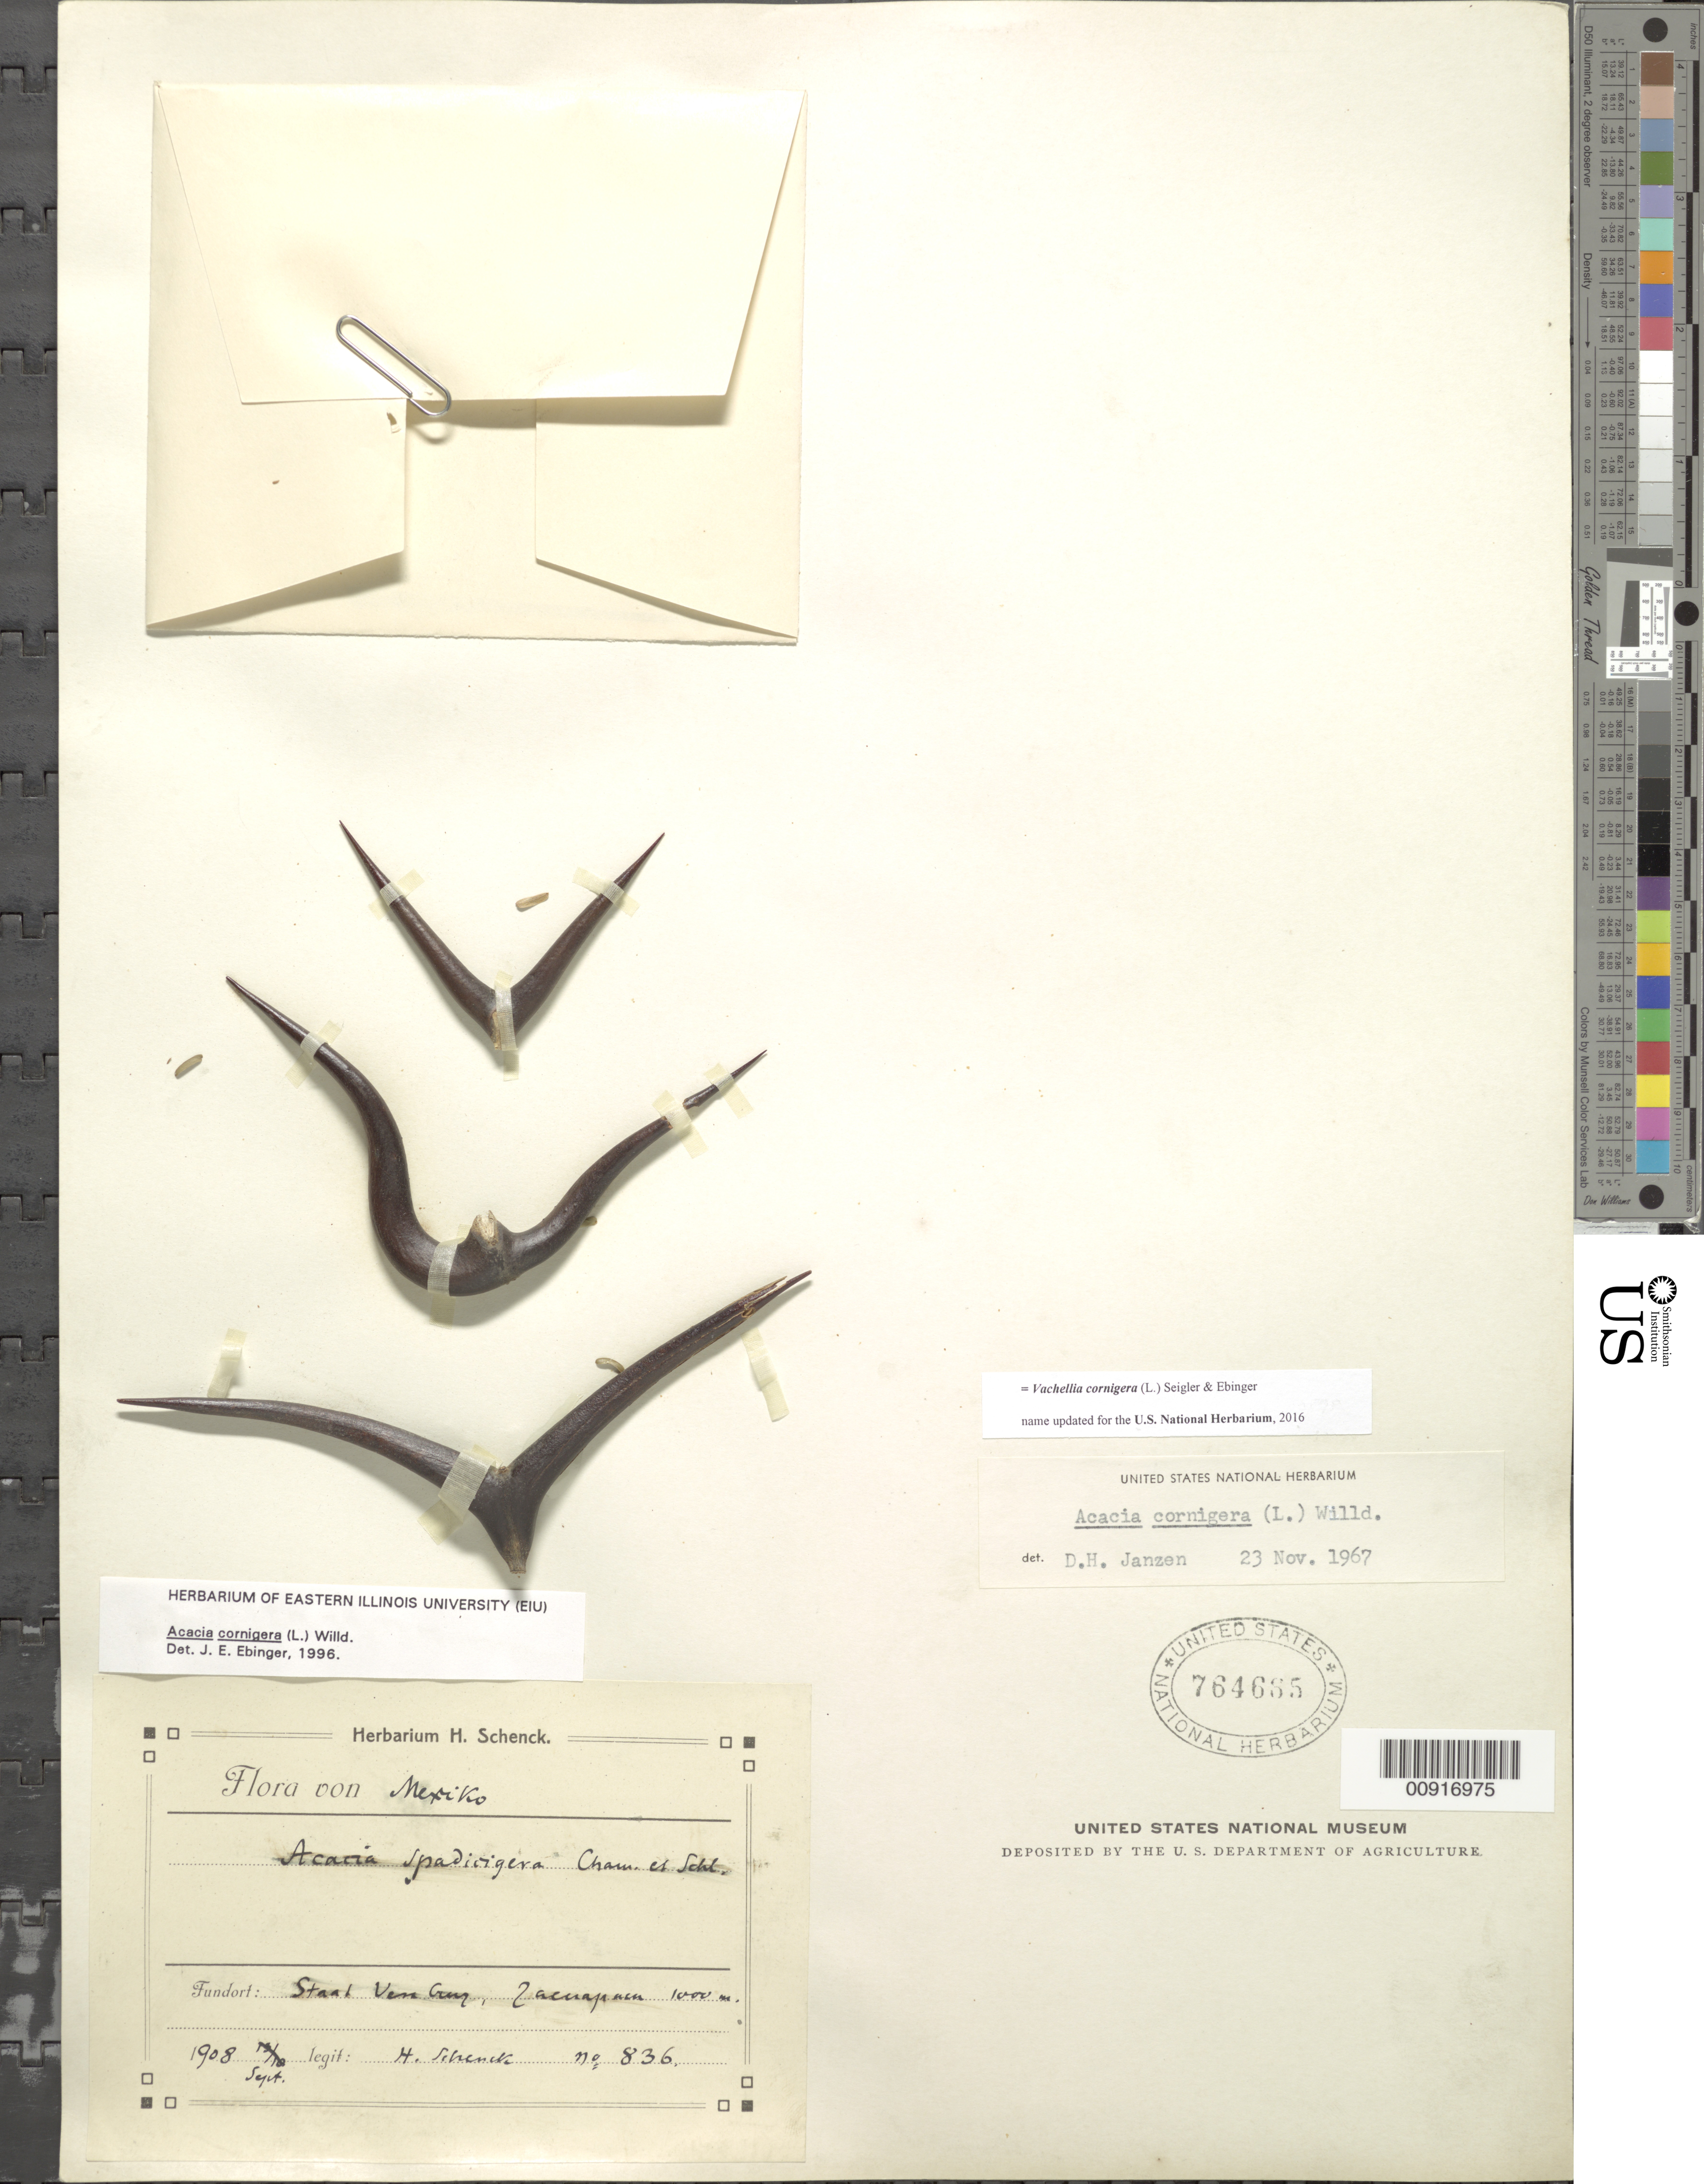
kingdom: Plantae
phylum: Tracheophyta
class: Magnoliopsida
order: Fabales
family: Fabaceae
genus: Vachellia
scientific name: Vachellia cornigera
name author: (L.) Seigler & Ebinger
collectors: H. Schenck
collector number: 836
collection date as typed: Sep 1908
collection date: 1908-09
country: Mexico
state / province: Veracruz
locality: Estado de Veracruz, Zacuapam.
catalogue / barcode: US 764665